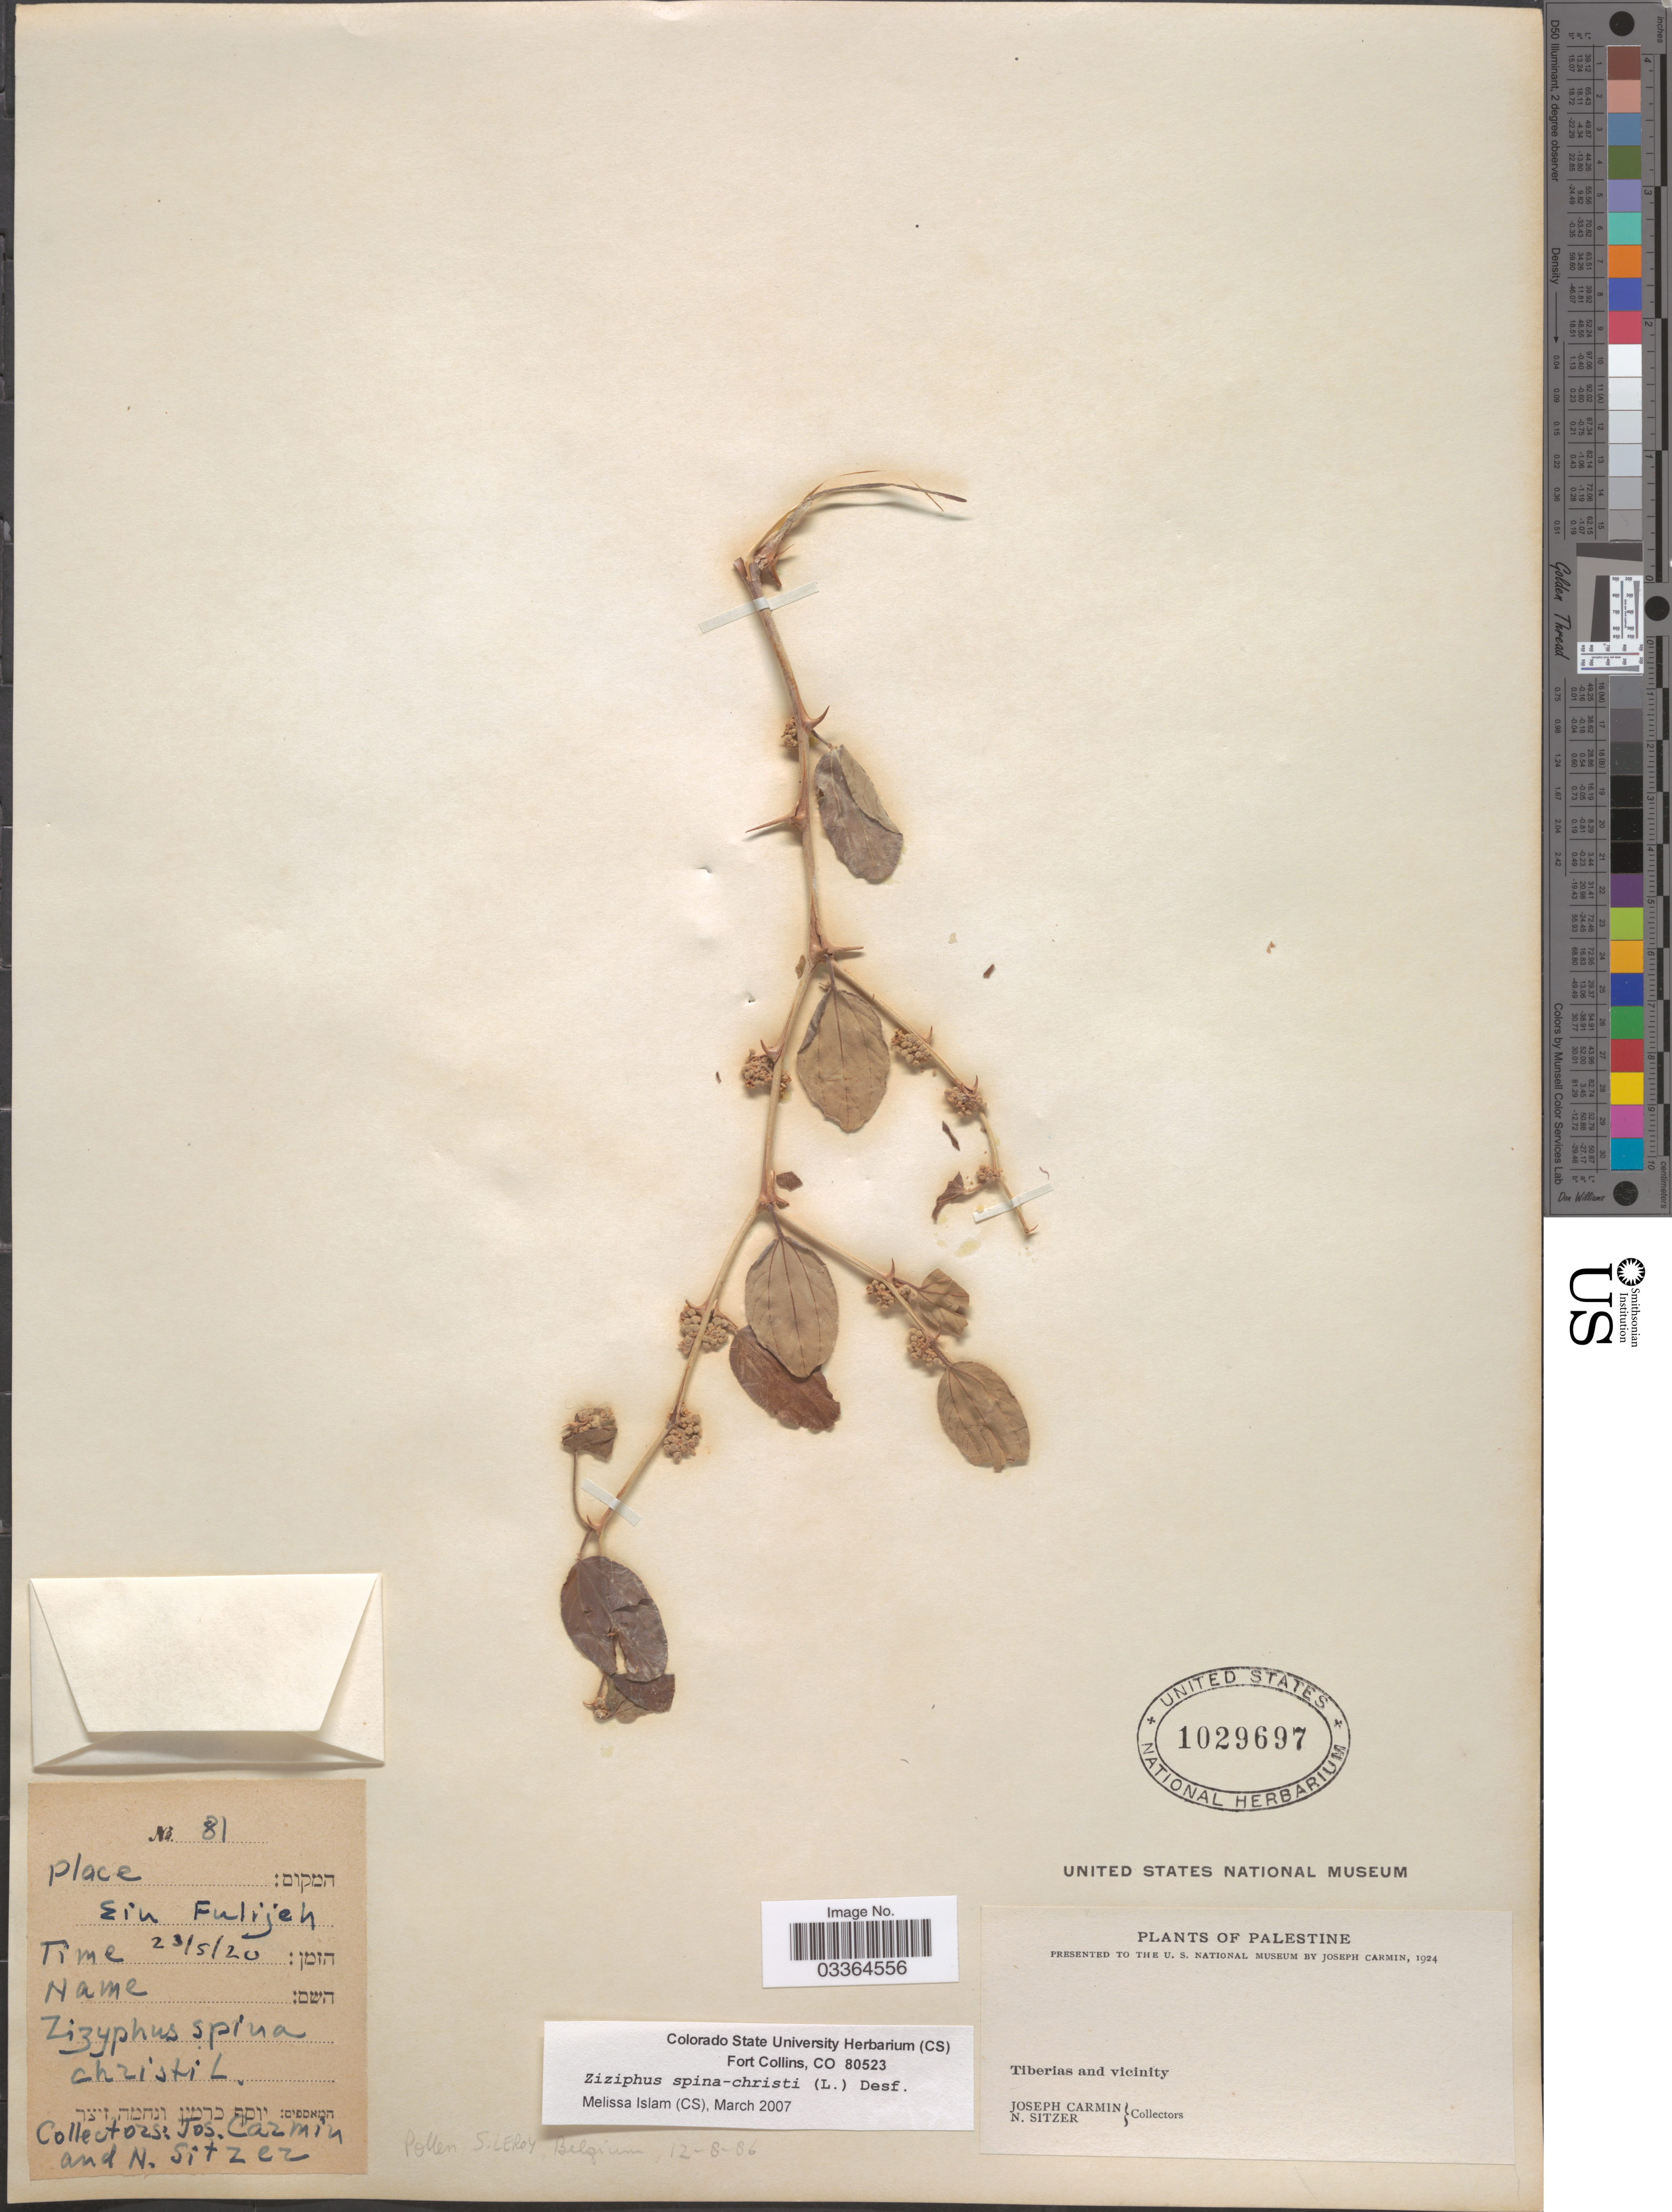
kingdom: Plantae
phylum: Tracheophyta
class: Magnoliopsida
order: Rosales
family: Rhamnaceae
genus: Ziziphus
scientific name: Ziziphus spina-christi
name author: (L.) Willd.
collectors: J. Carmin & N. Sitzer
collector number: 81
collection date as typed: Transcribed d/m/y: 23/5/20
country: Israel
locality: Ein Fulijeh. Palestine, Tiberias and vicinity.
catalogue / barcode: US 1029697